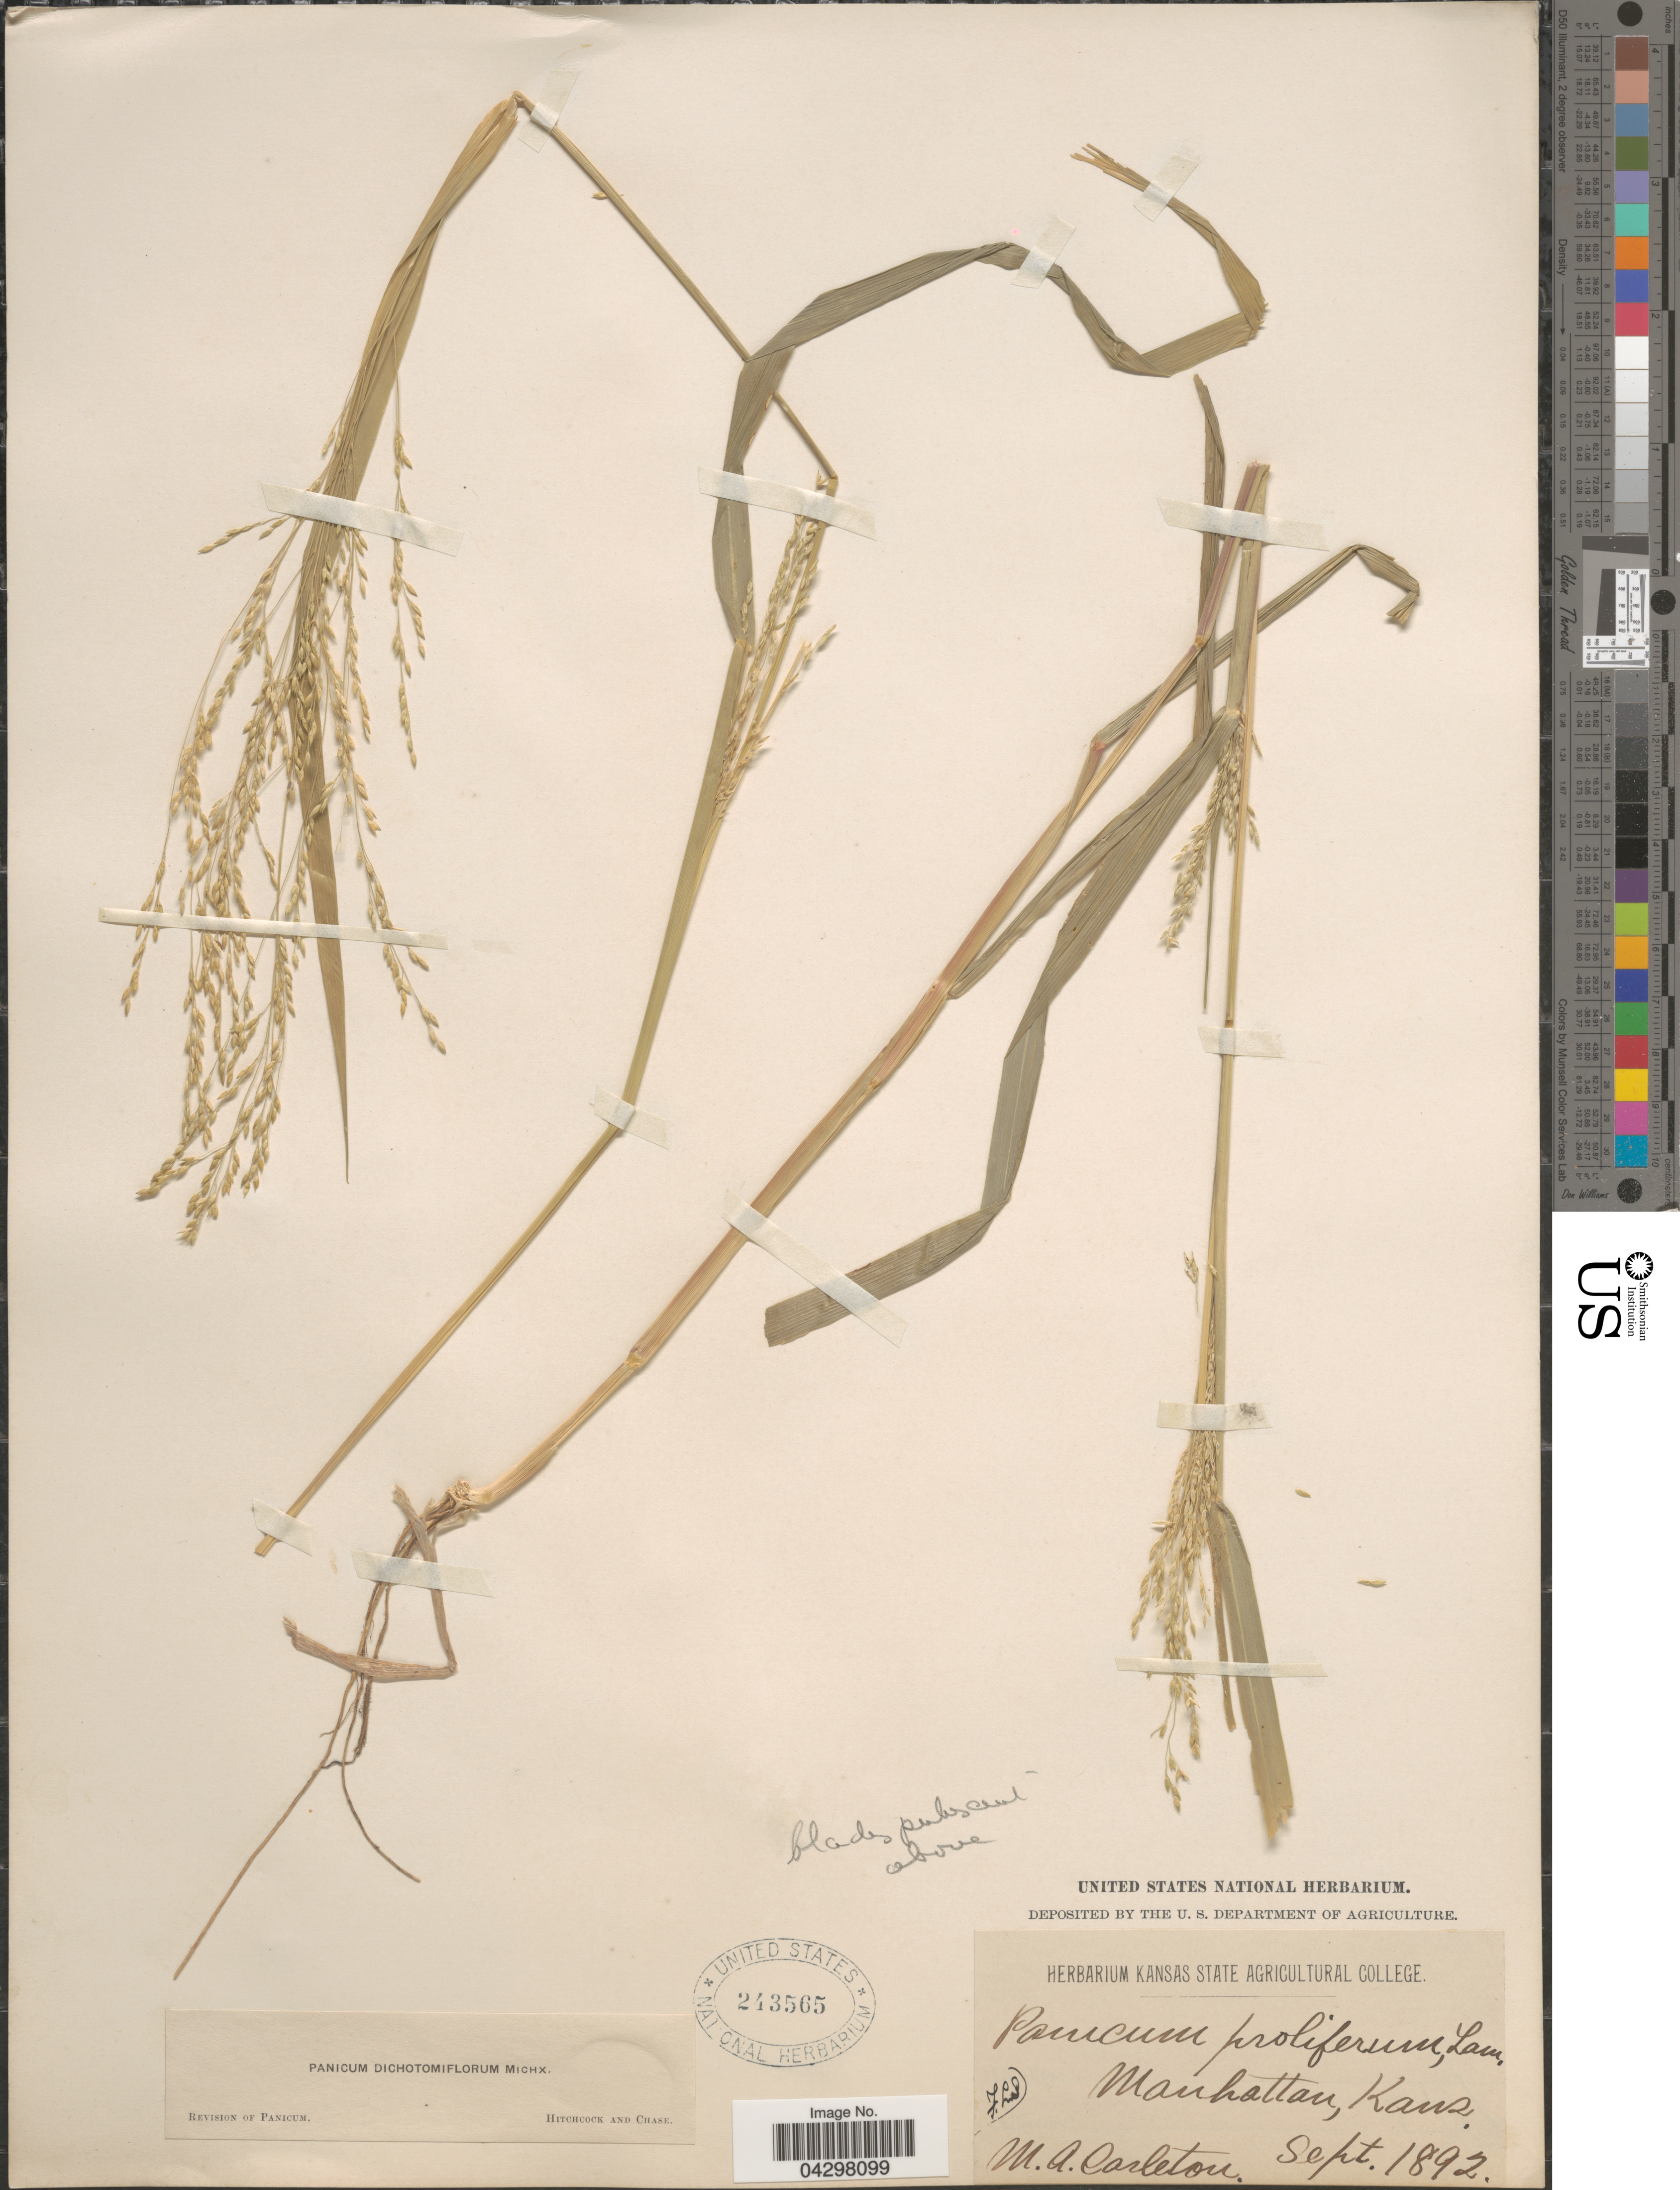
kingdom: Plantae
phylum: Tracheophyta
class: Liliopsida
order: Poales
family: Poaceae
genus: Panicum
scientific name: Panicum dichotomiflorum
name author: Michx.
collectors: M. A. Carleton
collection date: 1892-09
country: United States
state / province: Kansas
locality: Manhattan.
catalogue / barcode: US 243565